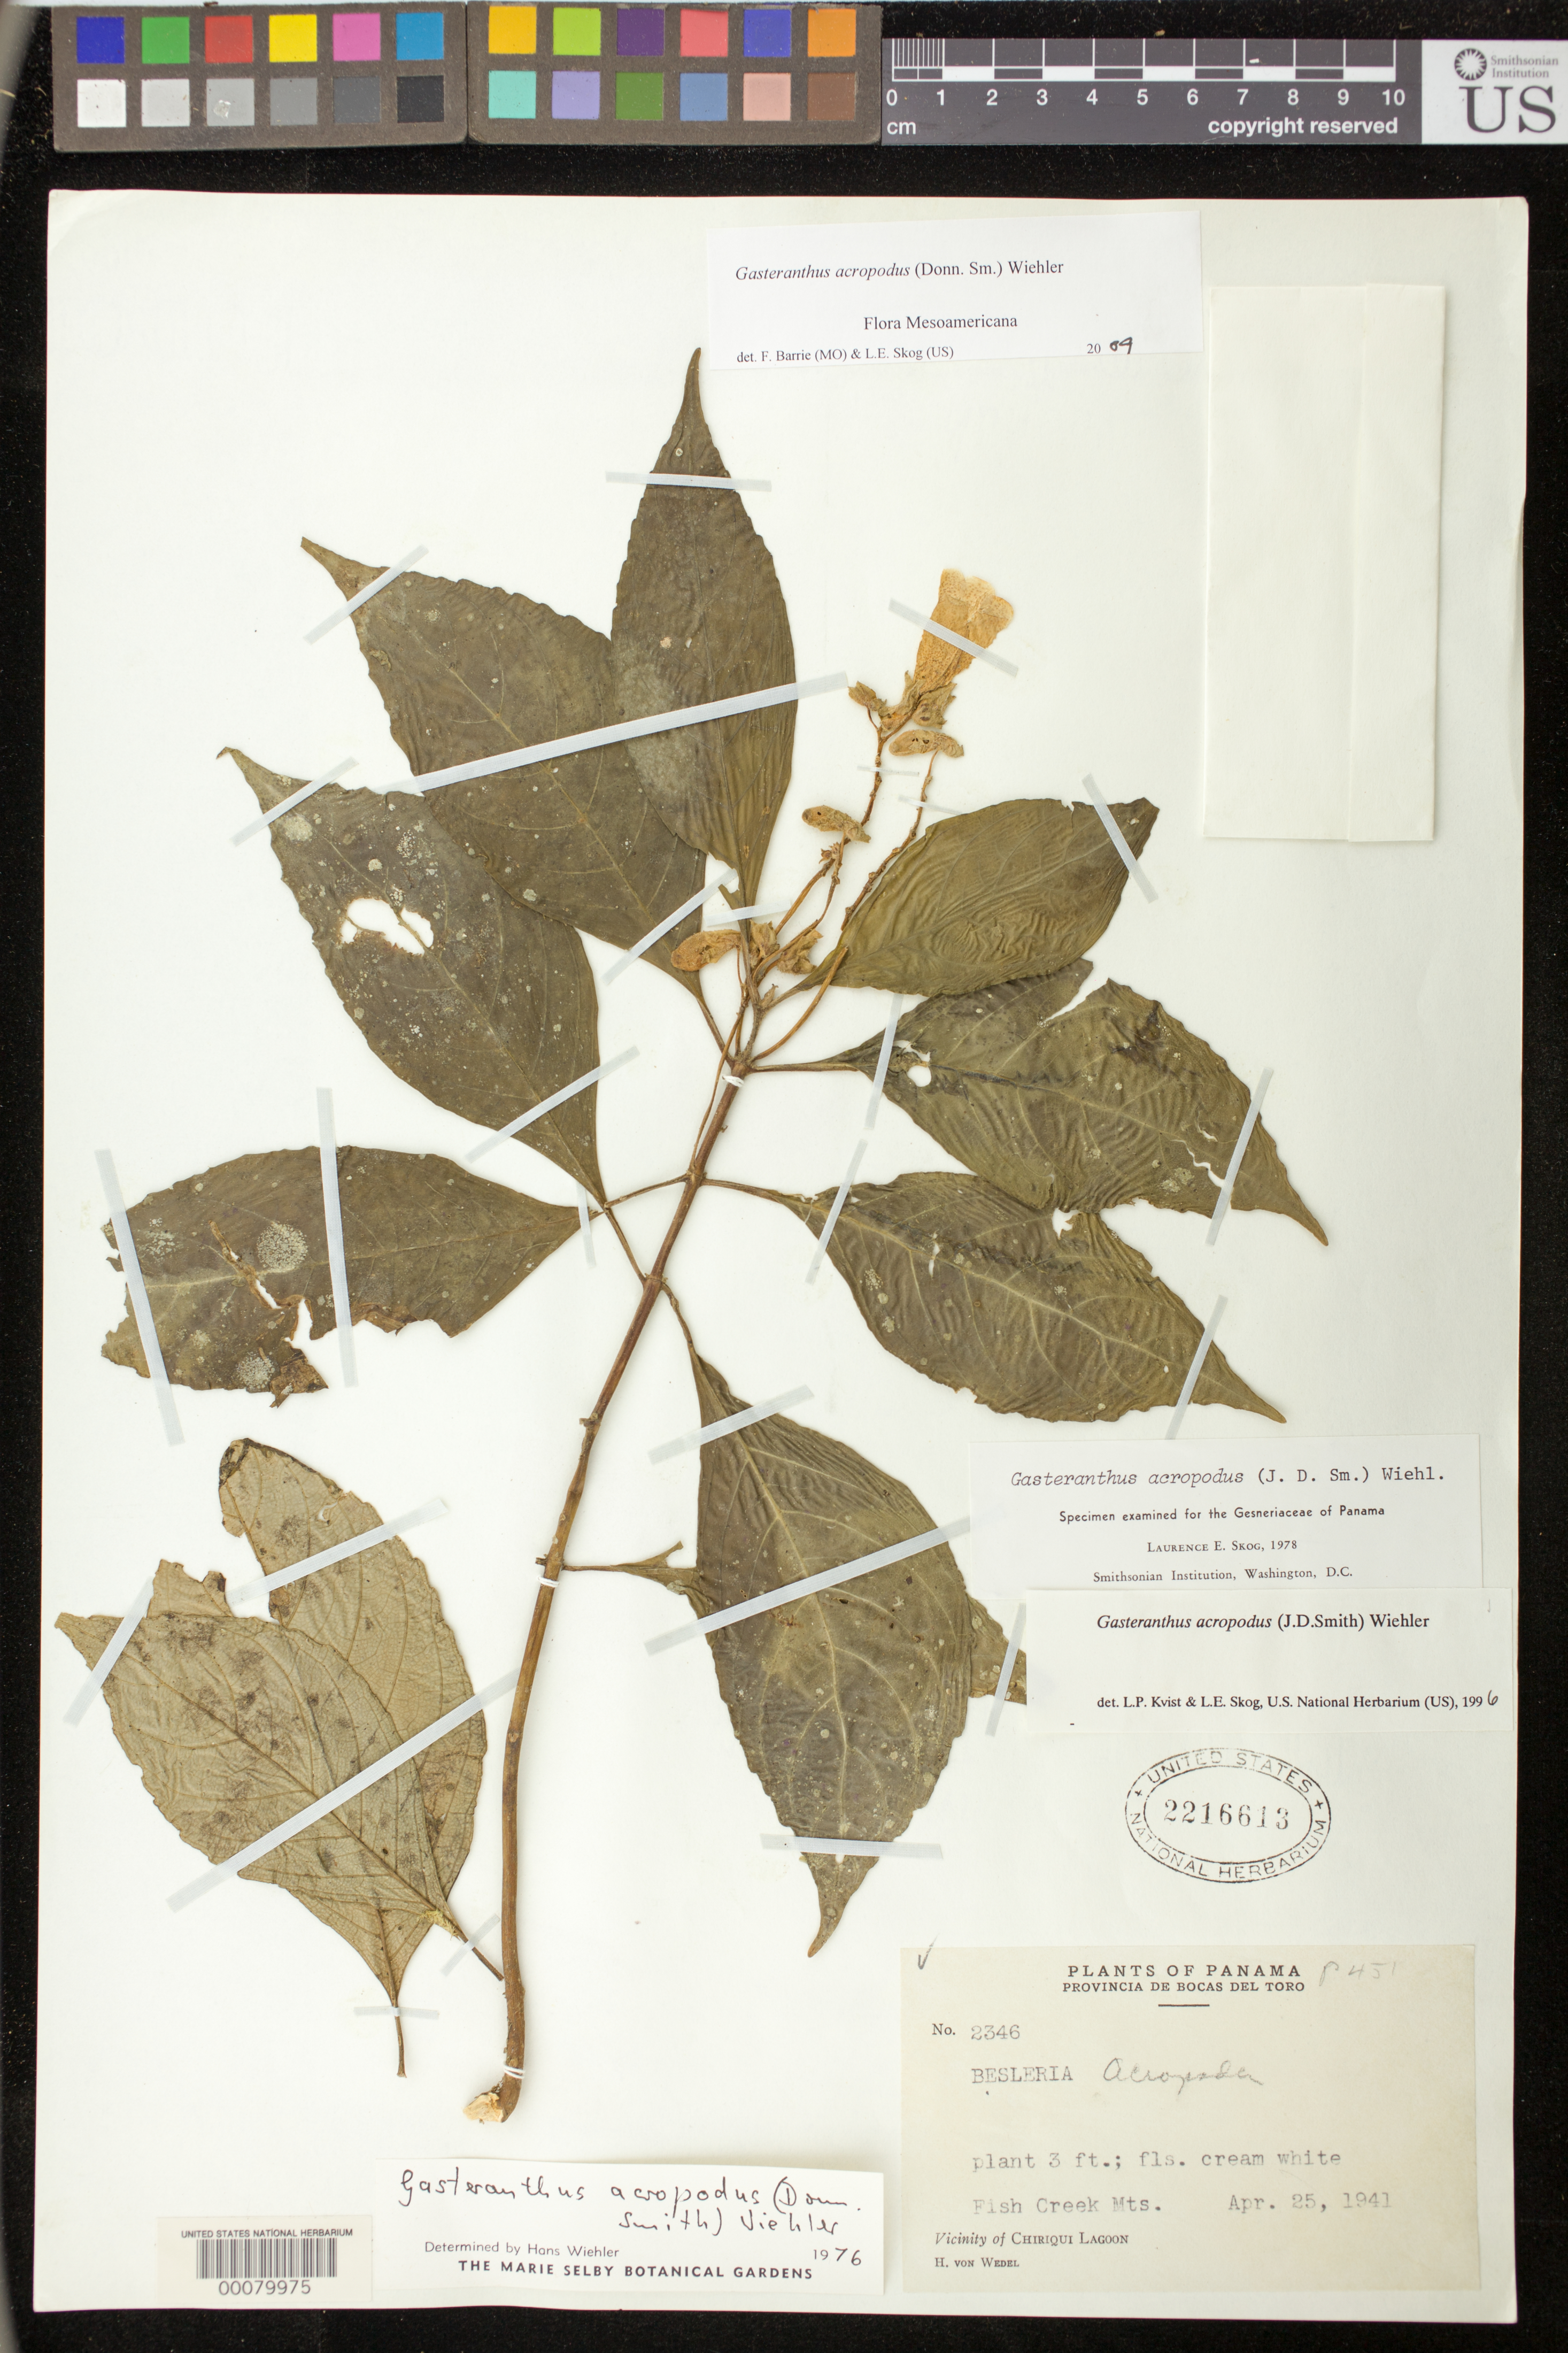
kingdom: Plantae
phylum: Tracheophyta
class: Magnoliopsida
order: Lamiales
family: Gesneriaceae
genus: Gasteranthus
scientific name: Gasteranthus acropodus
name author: (Donn. Sm.) Wiehler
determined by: Skog, Laurence E.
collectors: H. von Wedel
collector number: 2346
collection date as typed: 25 Apr 1941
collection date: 1941-04-25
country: Panama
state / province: Bocas del Toro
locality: Vicinity of Chiriqui Lagoon, Fish Creek Mts.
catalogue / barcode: US 2216613